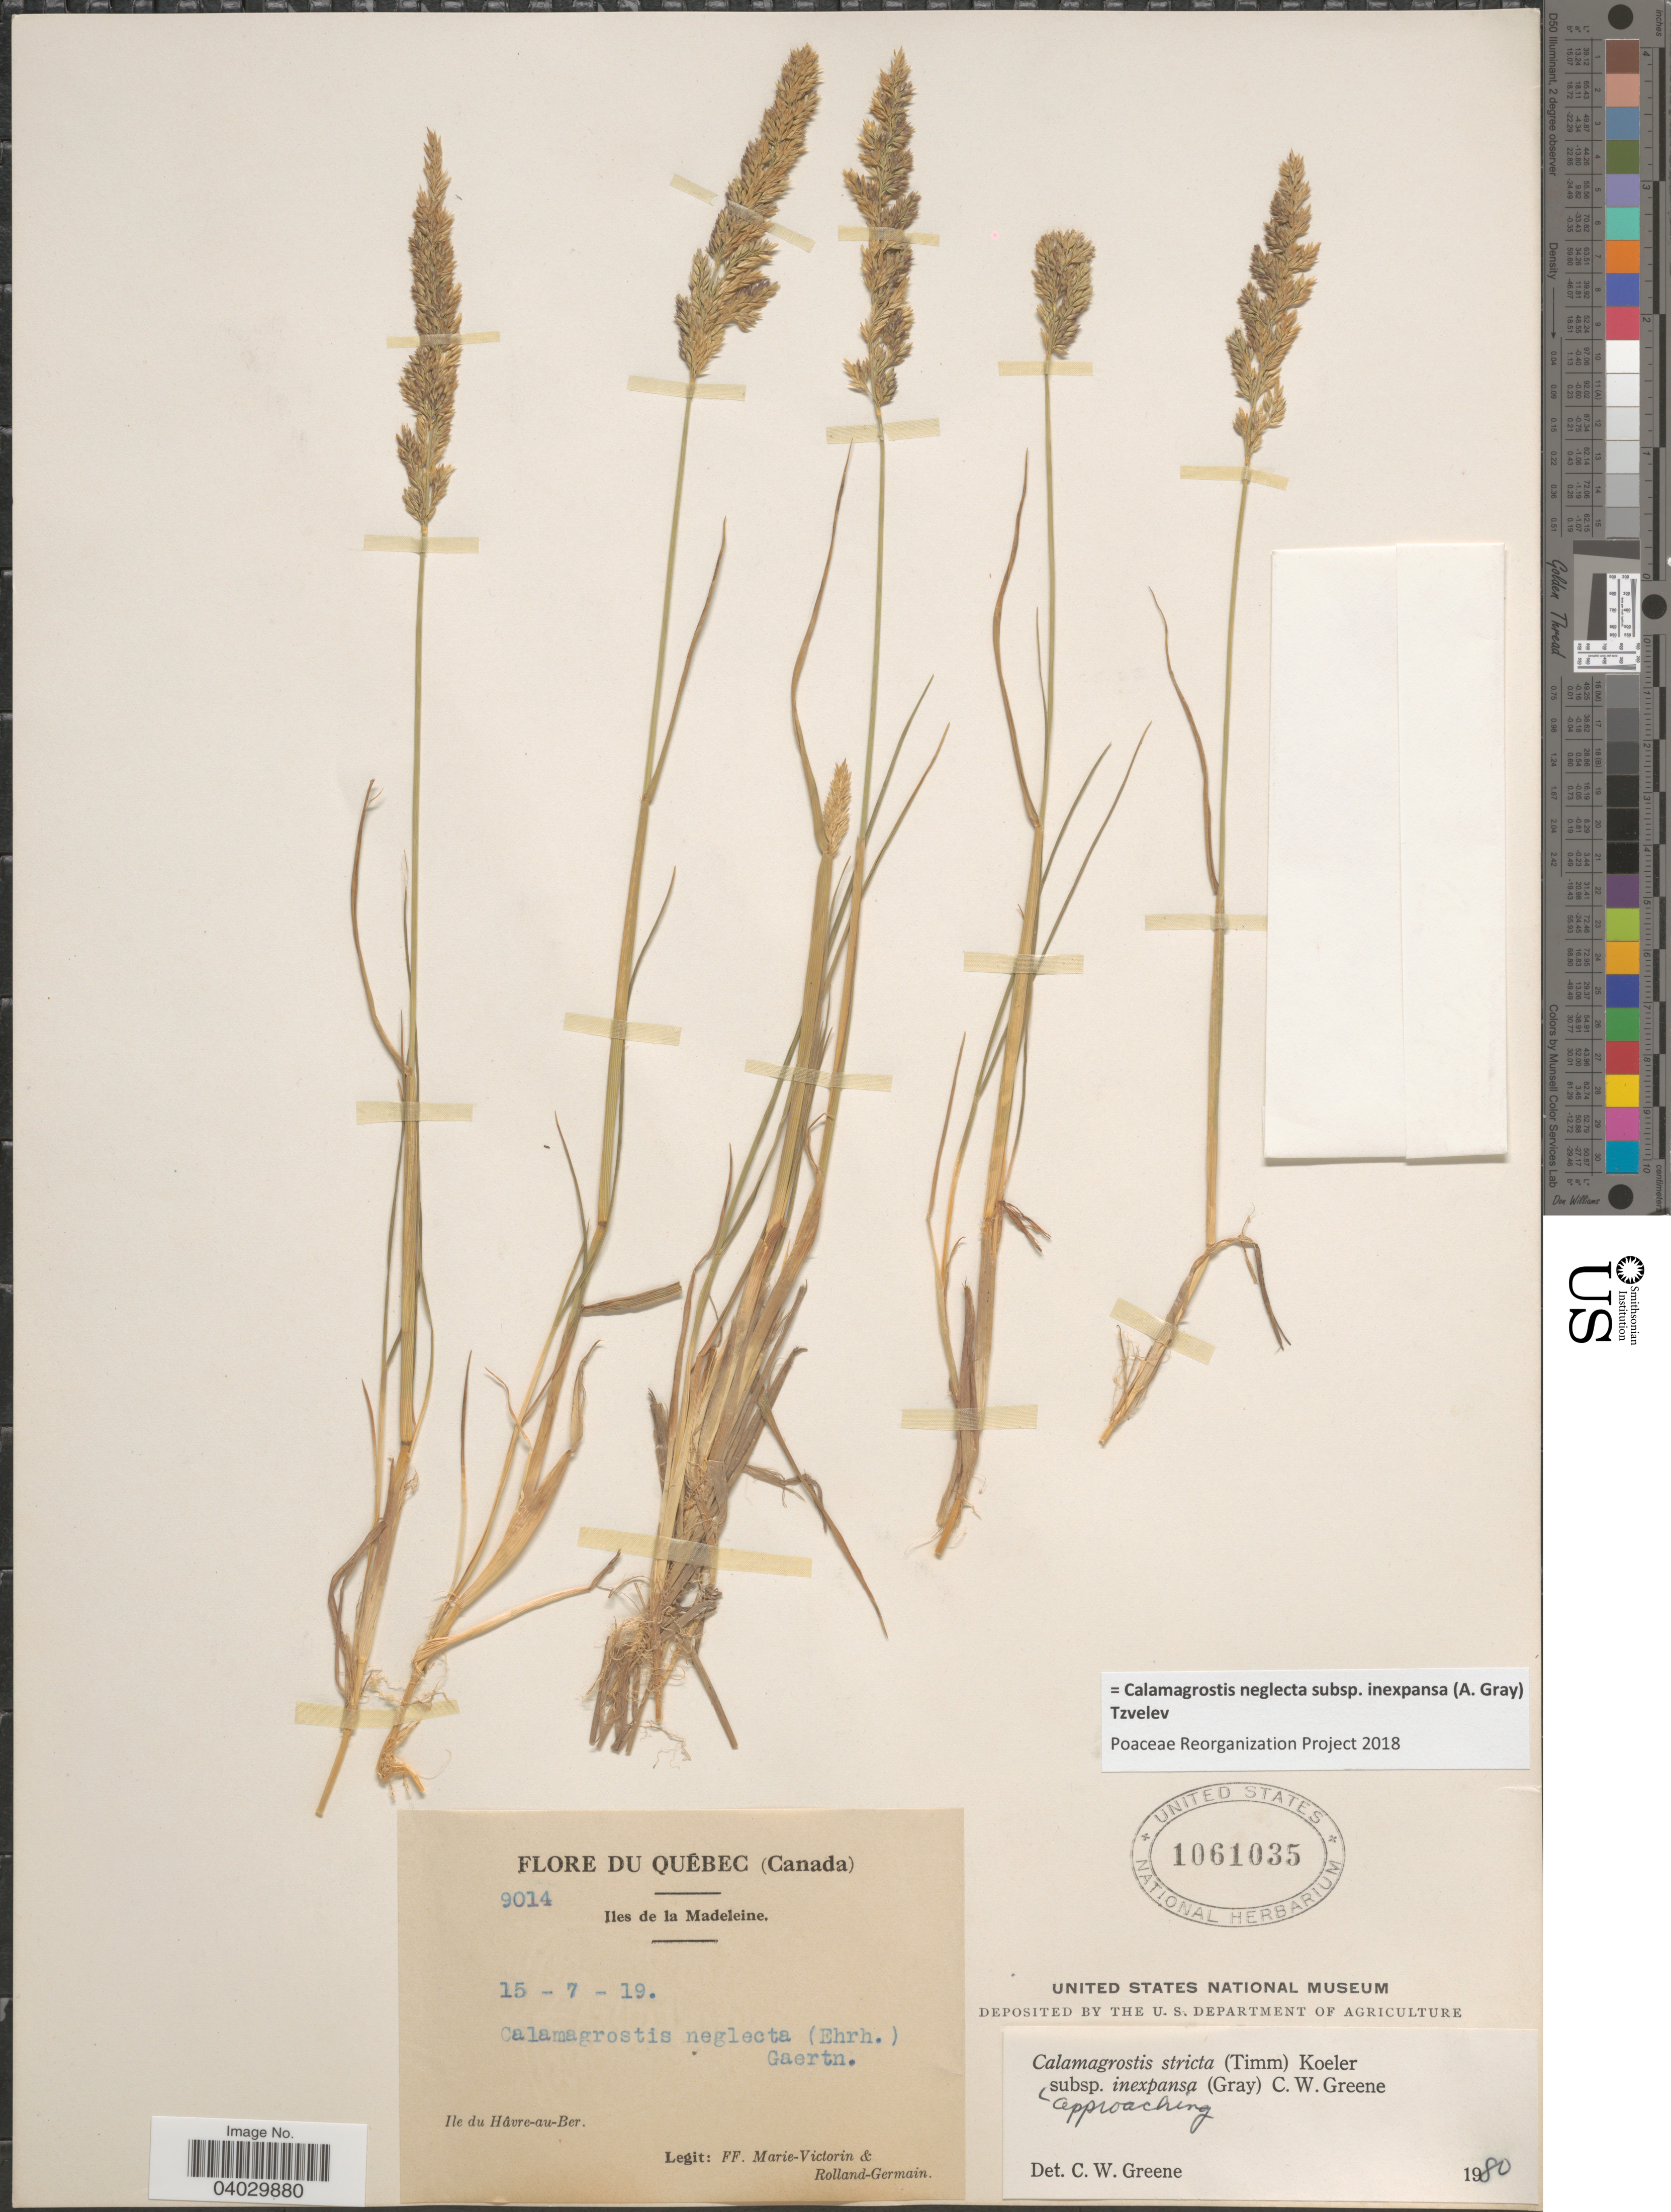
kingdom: Plantae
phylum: Tracheophyta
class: Liliopsida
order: Poales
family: Poaceae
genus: Calamagrostis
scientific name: Calamagrostis neglecta subsp. inexpansa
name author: (A. Gray) Tzvelev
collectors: F. Marie-Victorin & Rolland-Germain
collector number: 9014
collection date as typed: Transcribed d/m/y: 15/7/19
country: Canada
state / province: Quebec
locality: Iles de la Madeleine. Ile du Hâvre-au-Ber.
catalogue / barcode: US 1061035